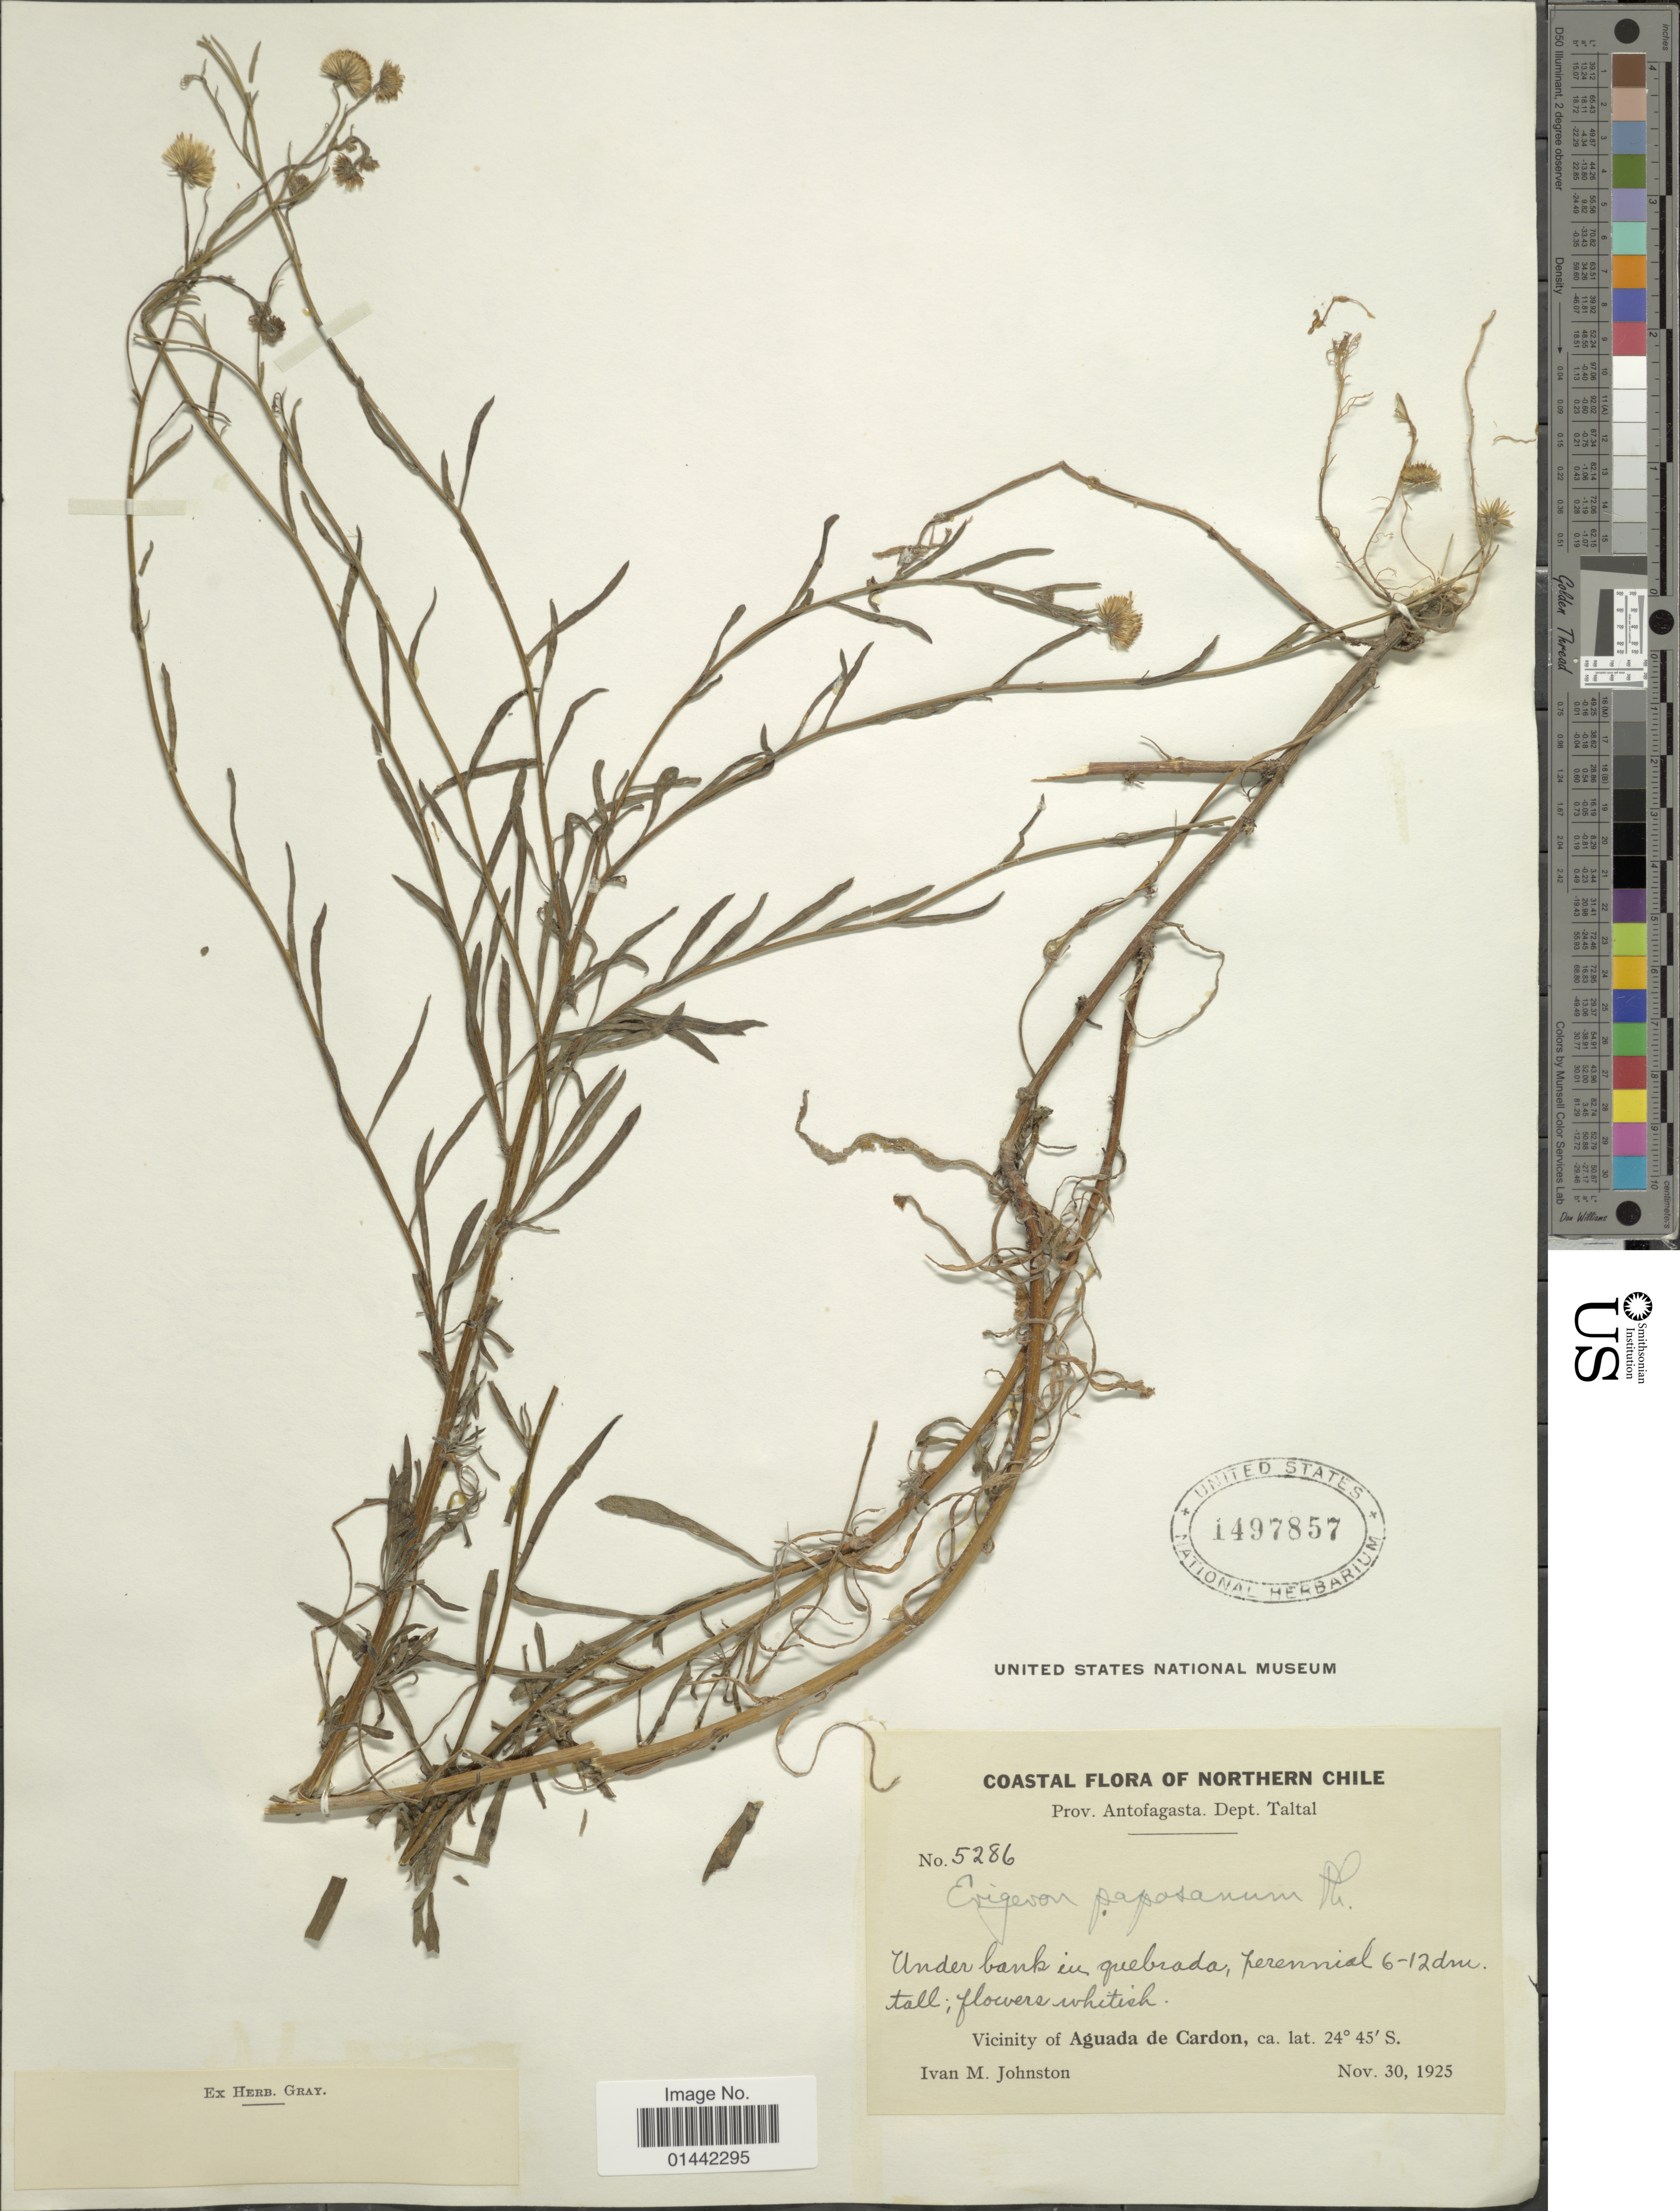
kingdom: Plantae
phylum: Tracheophyta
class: Magnoliopsida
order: Asterales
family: Asteraceae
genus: Erigeron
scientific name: Erigeron paposanus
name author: Phil.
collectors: I.M. Johnston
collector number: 5286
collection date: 1925-11-30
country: Chile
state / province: Antofagasta (II)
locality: Coastal of Northern Chile, Dept. Taltal, under bank in quebradam vicinity of Aguada de Cardon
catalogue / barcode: US 1497857